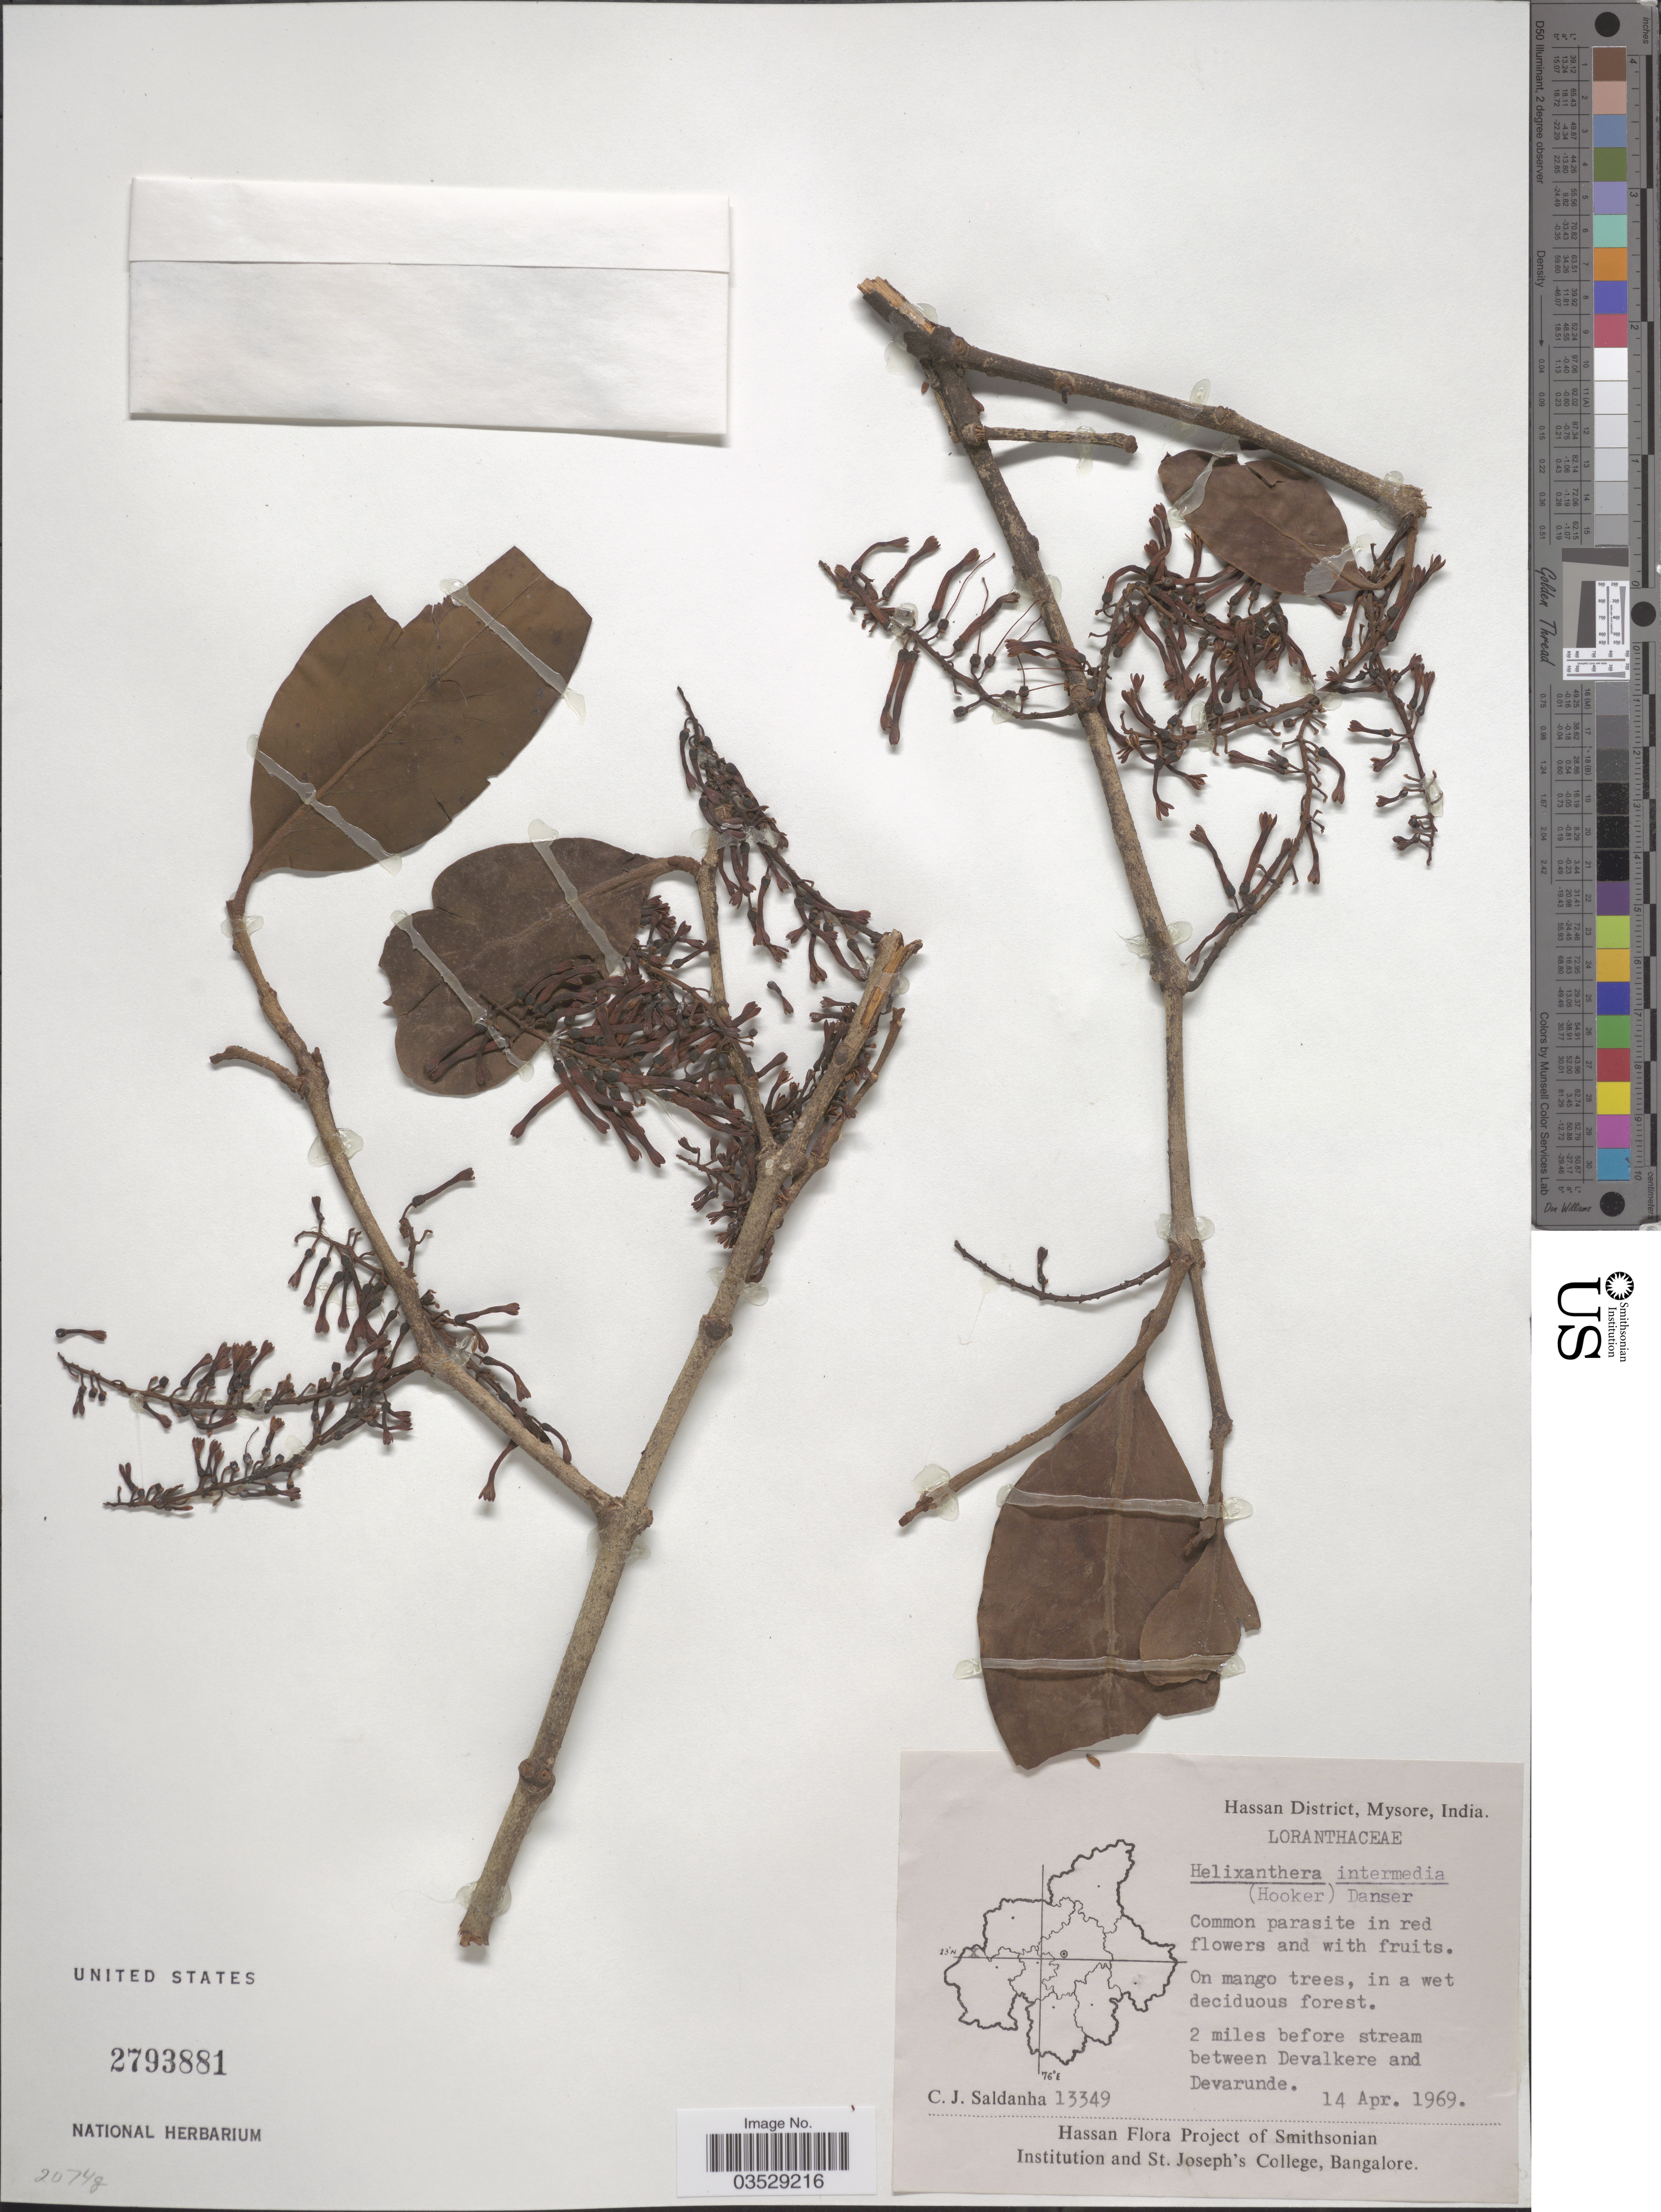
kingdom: Plantae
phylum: Tracheophyta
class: Magnoliopsida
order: Santalales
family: Loranthaceae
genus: Helixanthera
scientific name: Helixanthera intermedia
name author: Danser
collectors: C. J. Saldanha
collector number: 13349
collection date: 1969-04-14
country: India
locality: Hassan District, Mysore. 2 miles before stream between Devalkere and Devarunde.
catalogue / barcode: US 2793881